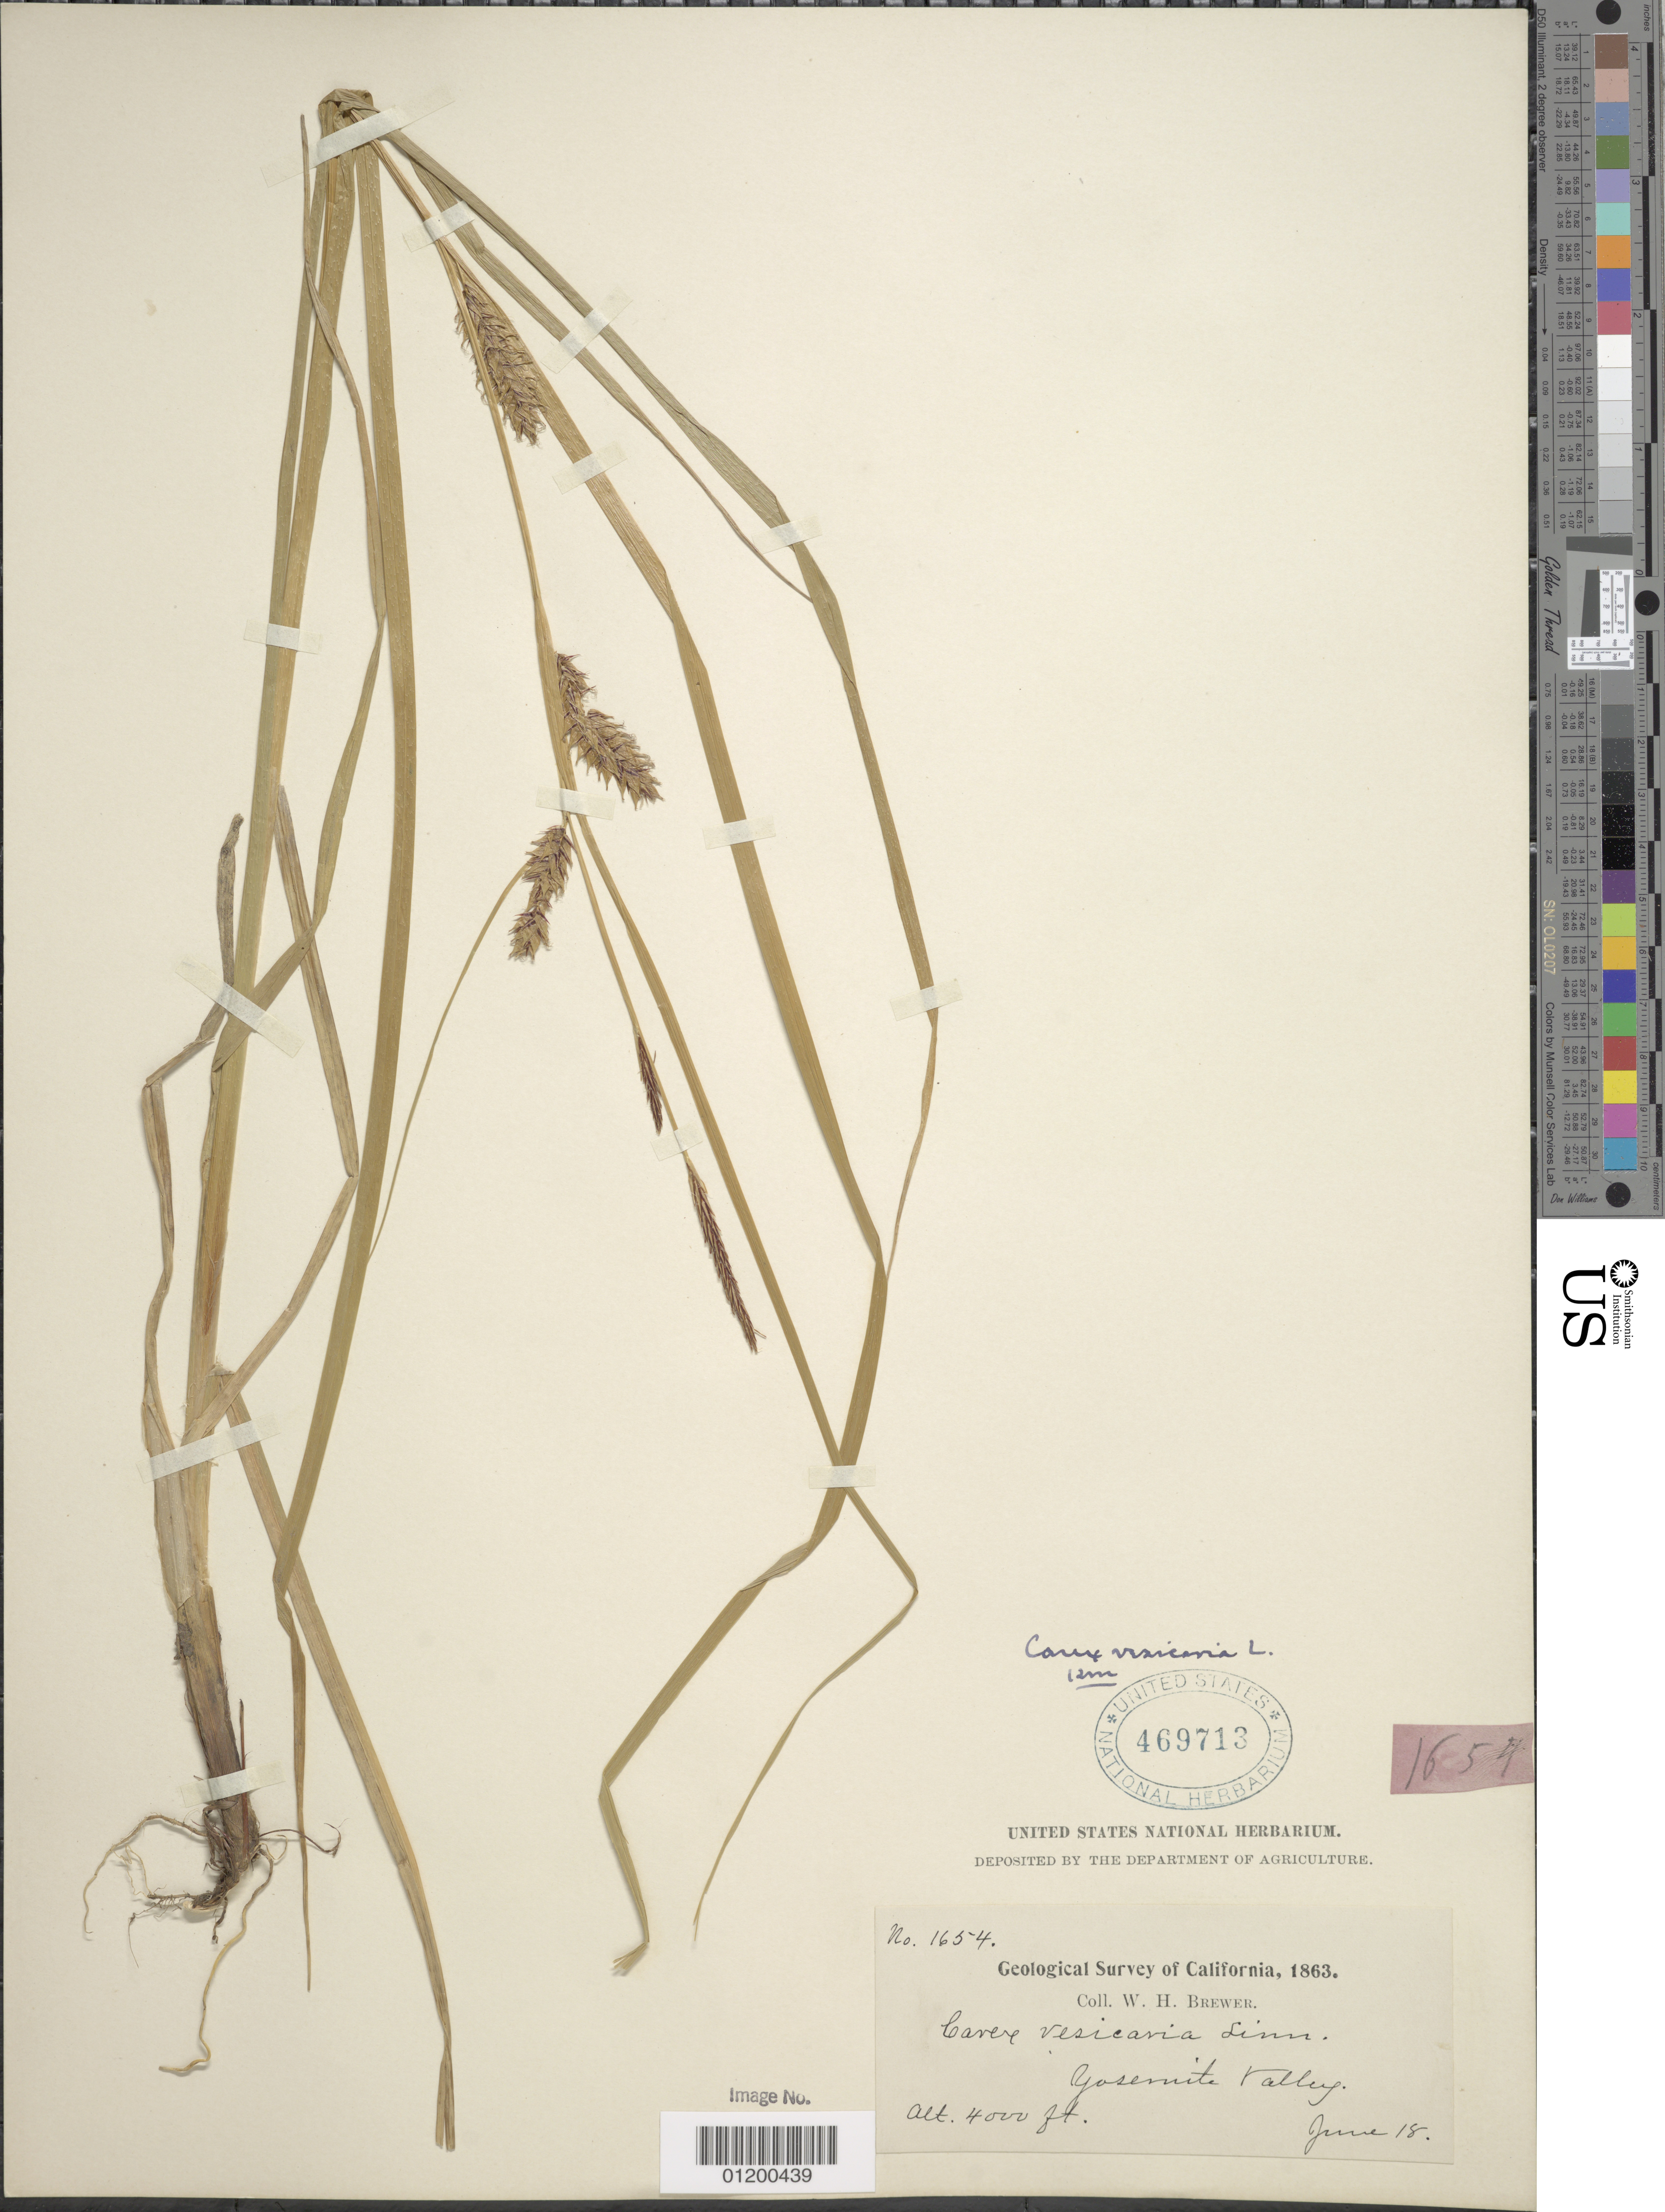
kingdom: Plantae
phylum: Tracheophyta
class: Liliopsida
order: Poales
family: Cyperaceae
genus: Carex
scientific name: Carex vesicaria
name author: L.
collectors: W. H. Brewer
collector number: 1654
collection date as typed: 18 Jun 1863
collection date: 1863-06-18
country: United States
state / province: California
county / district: Mariposa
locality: Yosemite Valley.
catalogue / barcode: US 469713